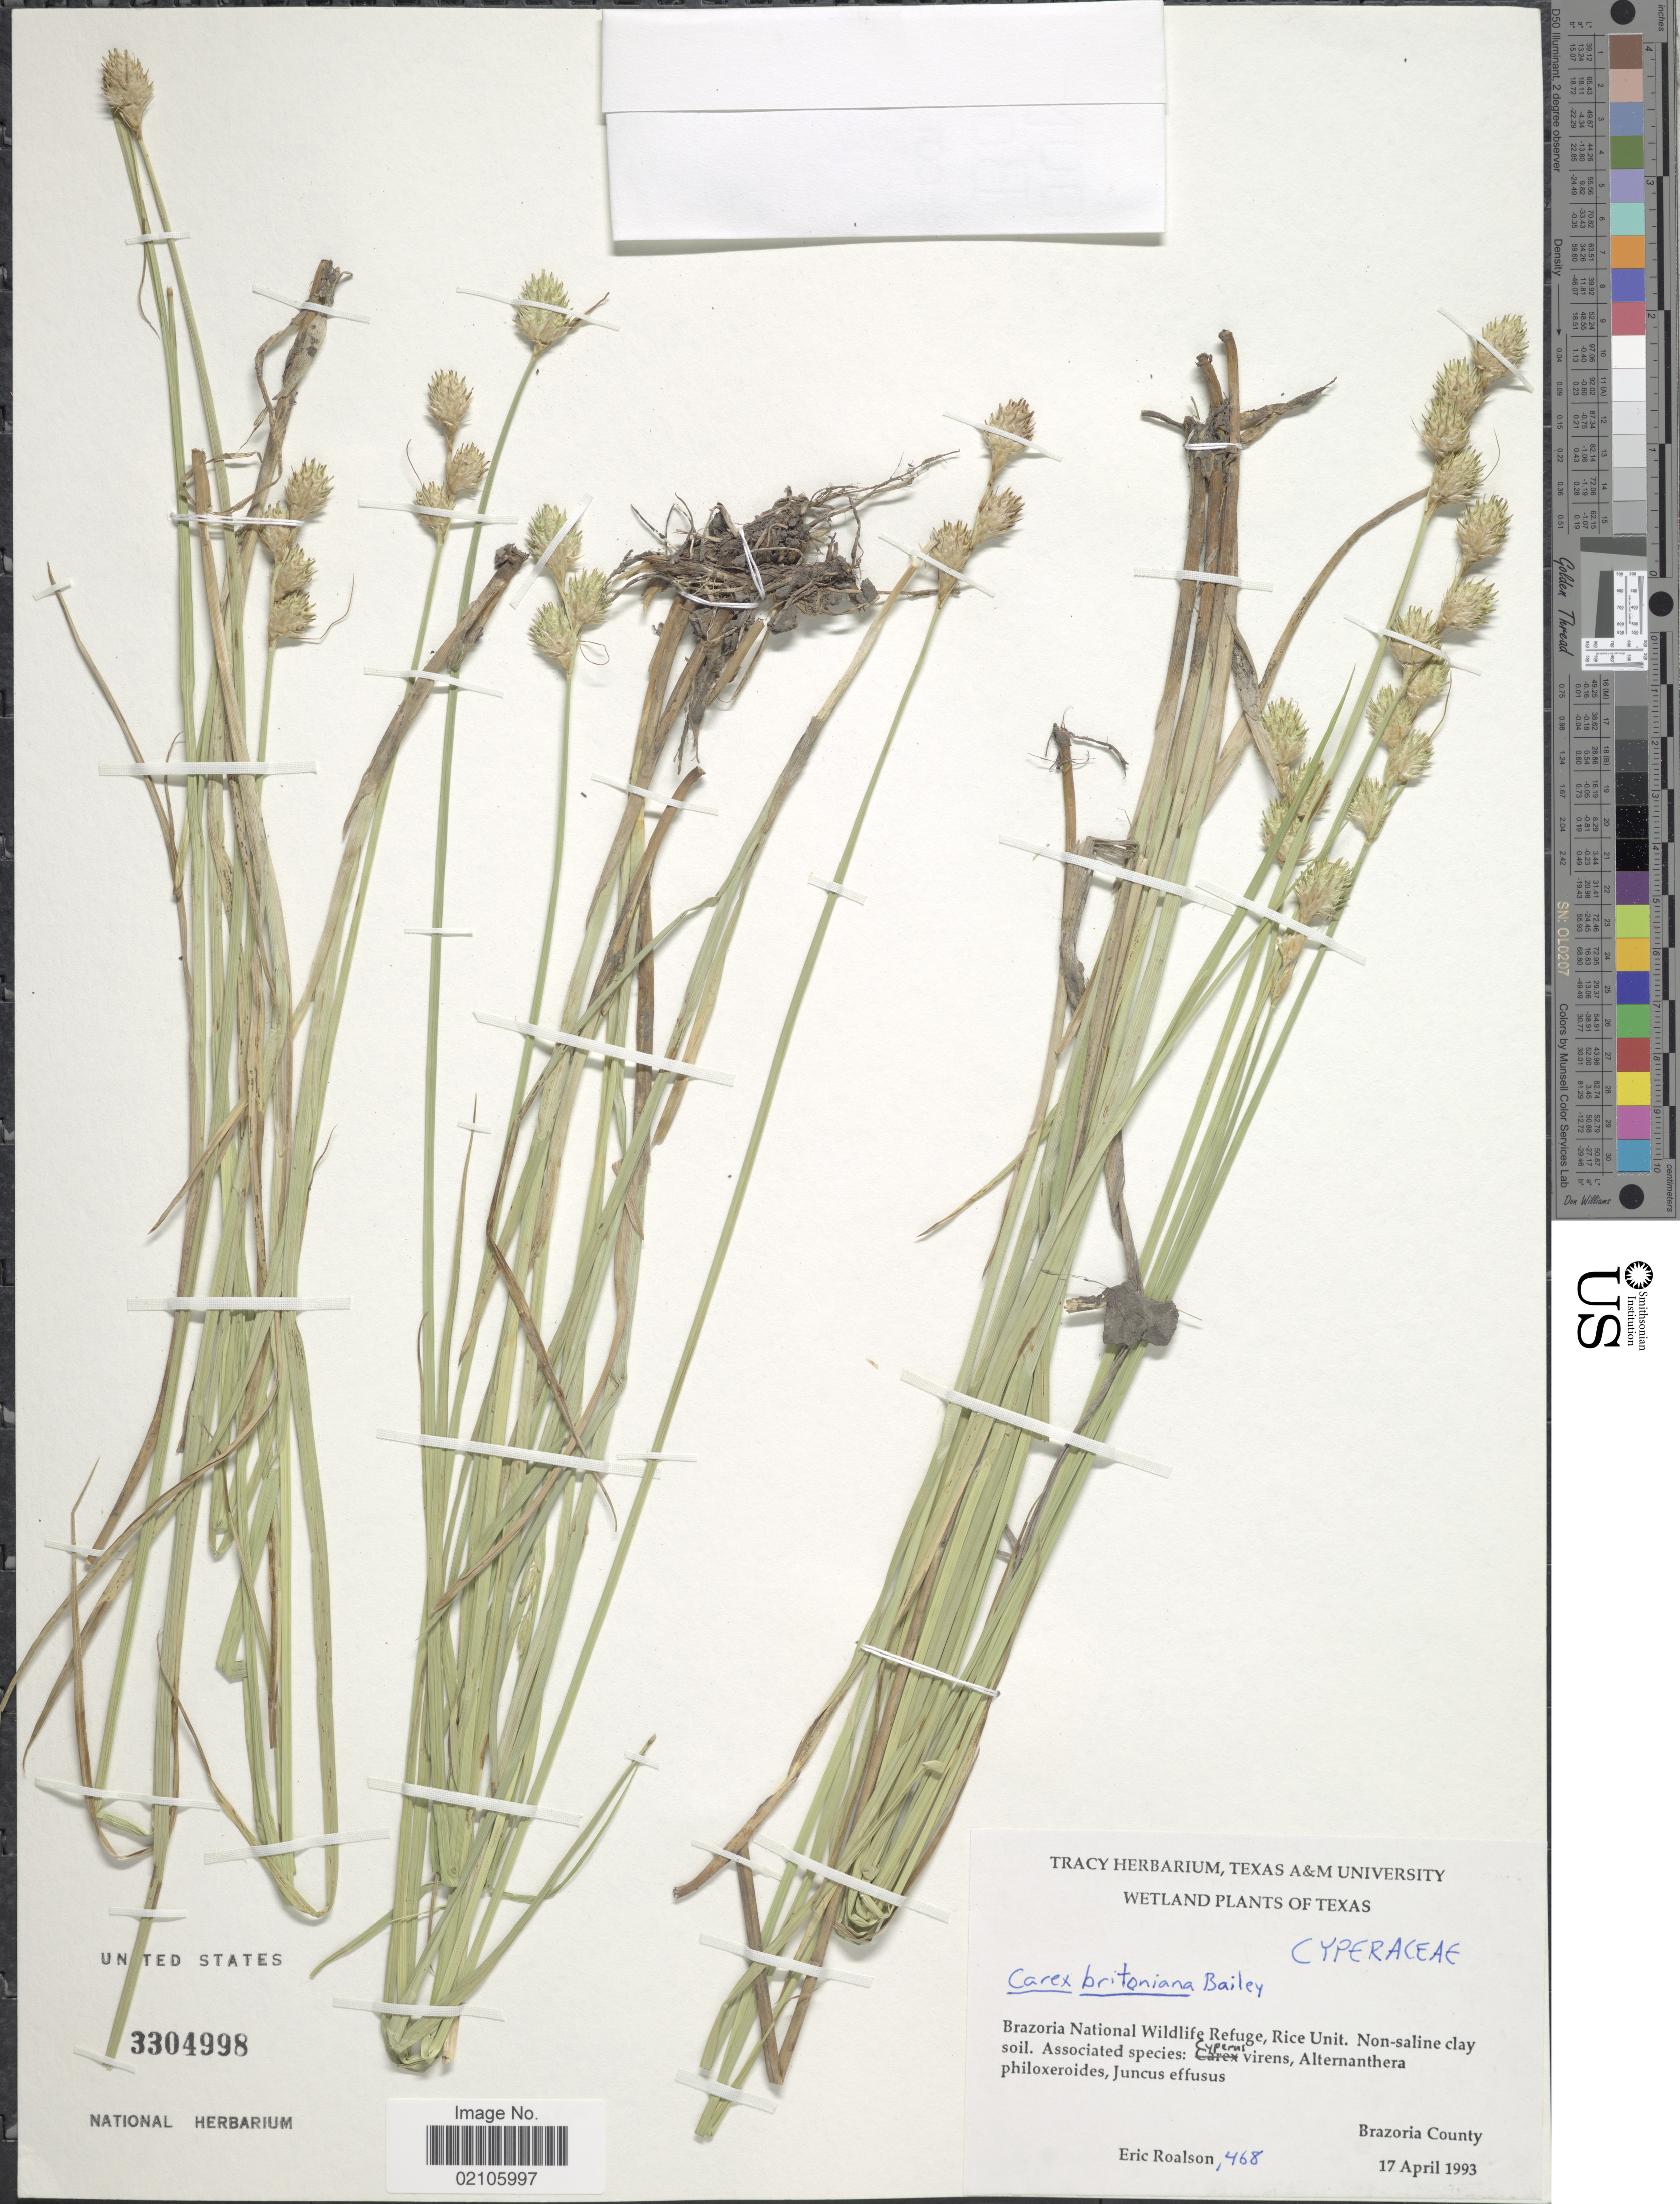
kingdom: Plantae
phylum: Tracheophyta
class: Liliopsida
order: Poales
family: Cyperaceae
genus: Carex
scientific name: Carex tetrastachya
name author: Scheele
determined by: Strong, Mark T., (BOT), Smithsonian Institution - National Museum of Natural History (UNITED STATES)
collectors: E. H. Roalson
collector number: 468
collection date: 1993-04-17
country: United States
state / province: Texas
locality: Wetland of Texas, Brazoria County, Brazoria National Wildlife Refuge, Rice Unit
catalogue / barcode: US 3304998